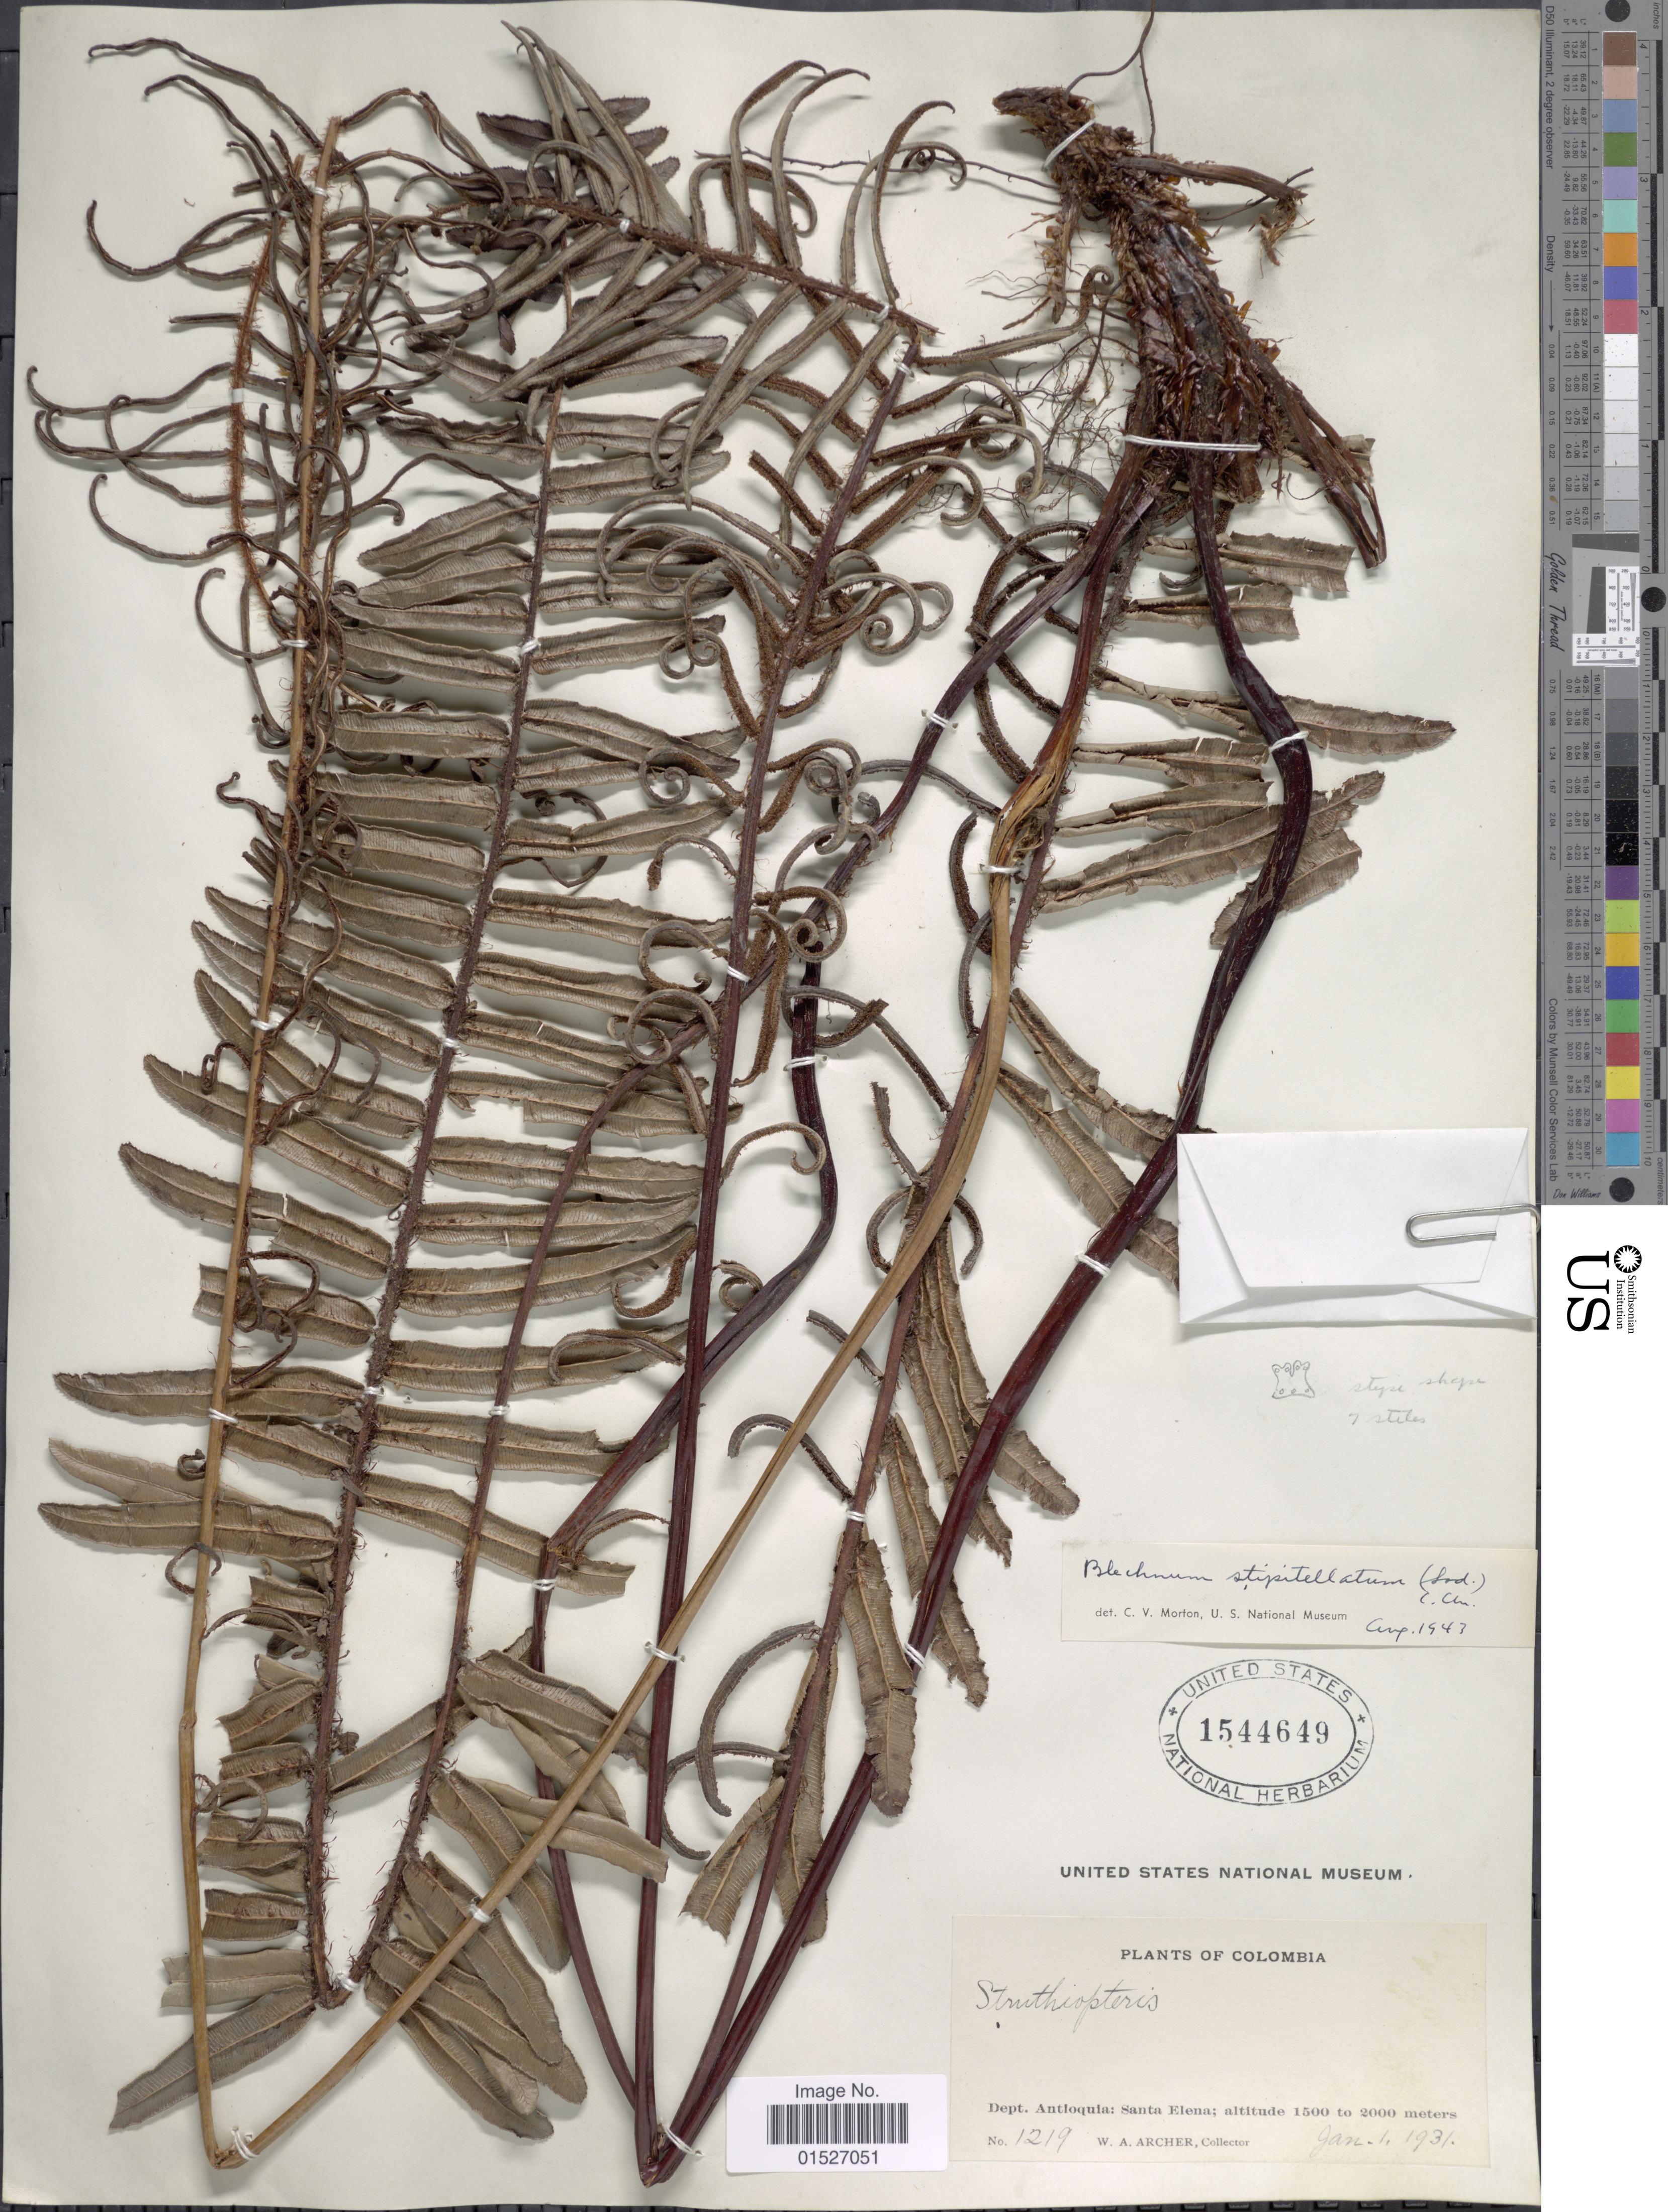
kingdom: Plantae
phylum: Tracheophyta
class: Polypodiopsida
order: Polypodiales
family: Blechnaceae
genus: Blechnum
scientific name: Blechnum stipitellatum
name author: (Sodiro) C. Chr.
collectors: W. A. Archer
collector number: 1219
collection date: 1931-01-01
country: Colombia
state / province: Antioquia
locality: Dept. Antioquia: Santa Elena.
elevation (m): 1500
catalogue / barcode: US 1544649